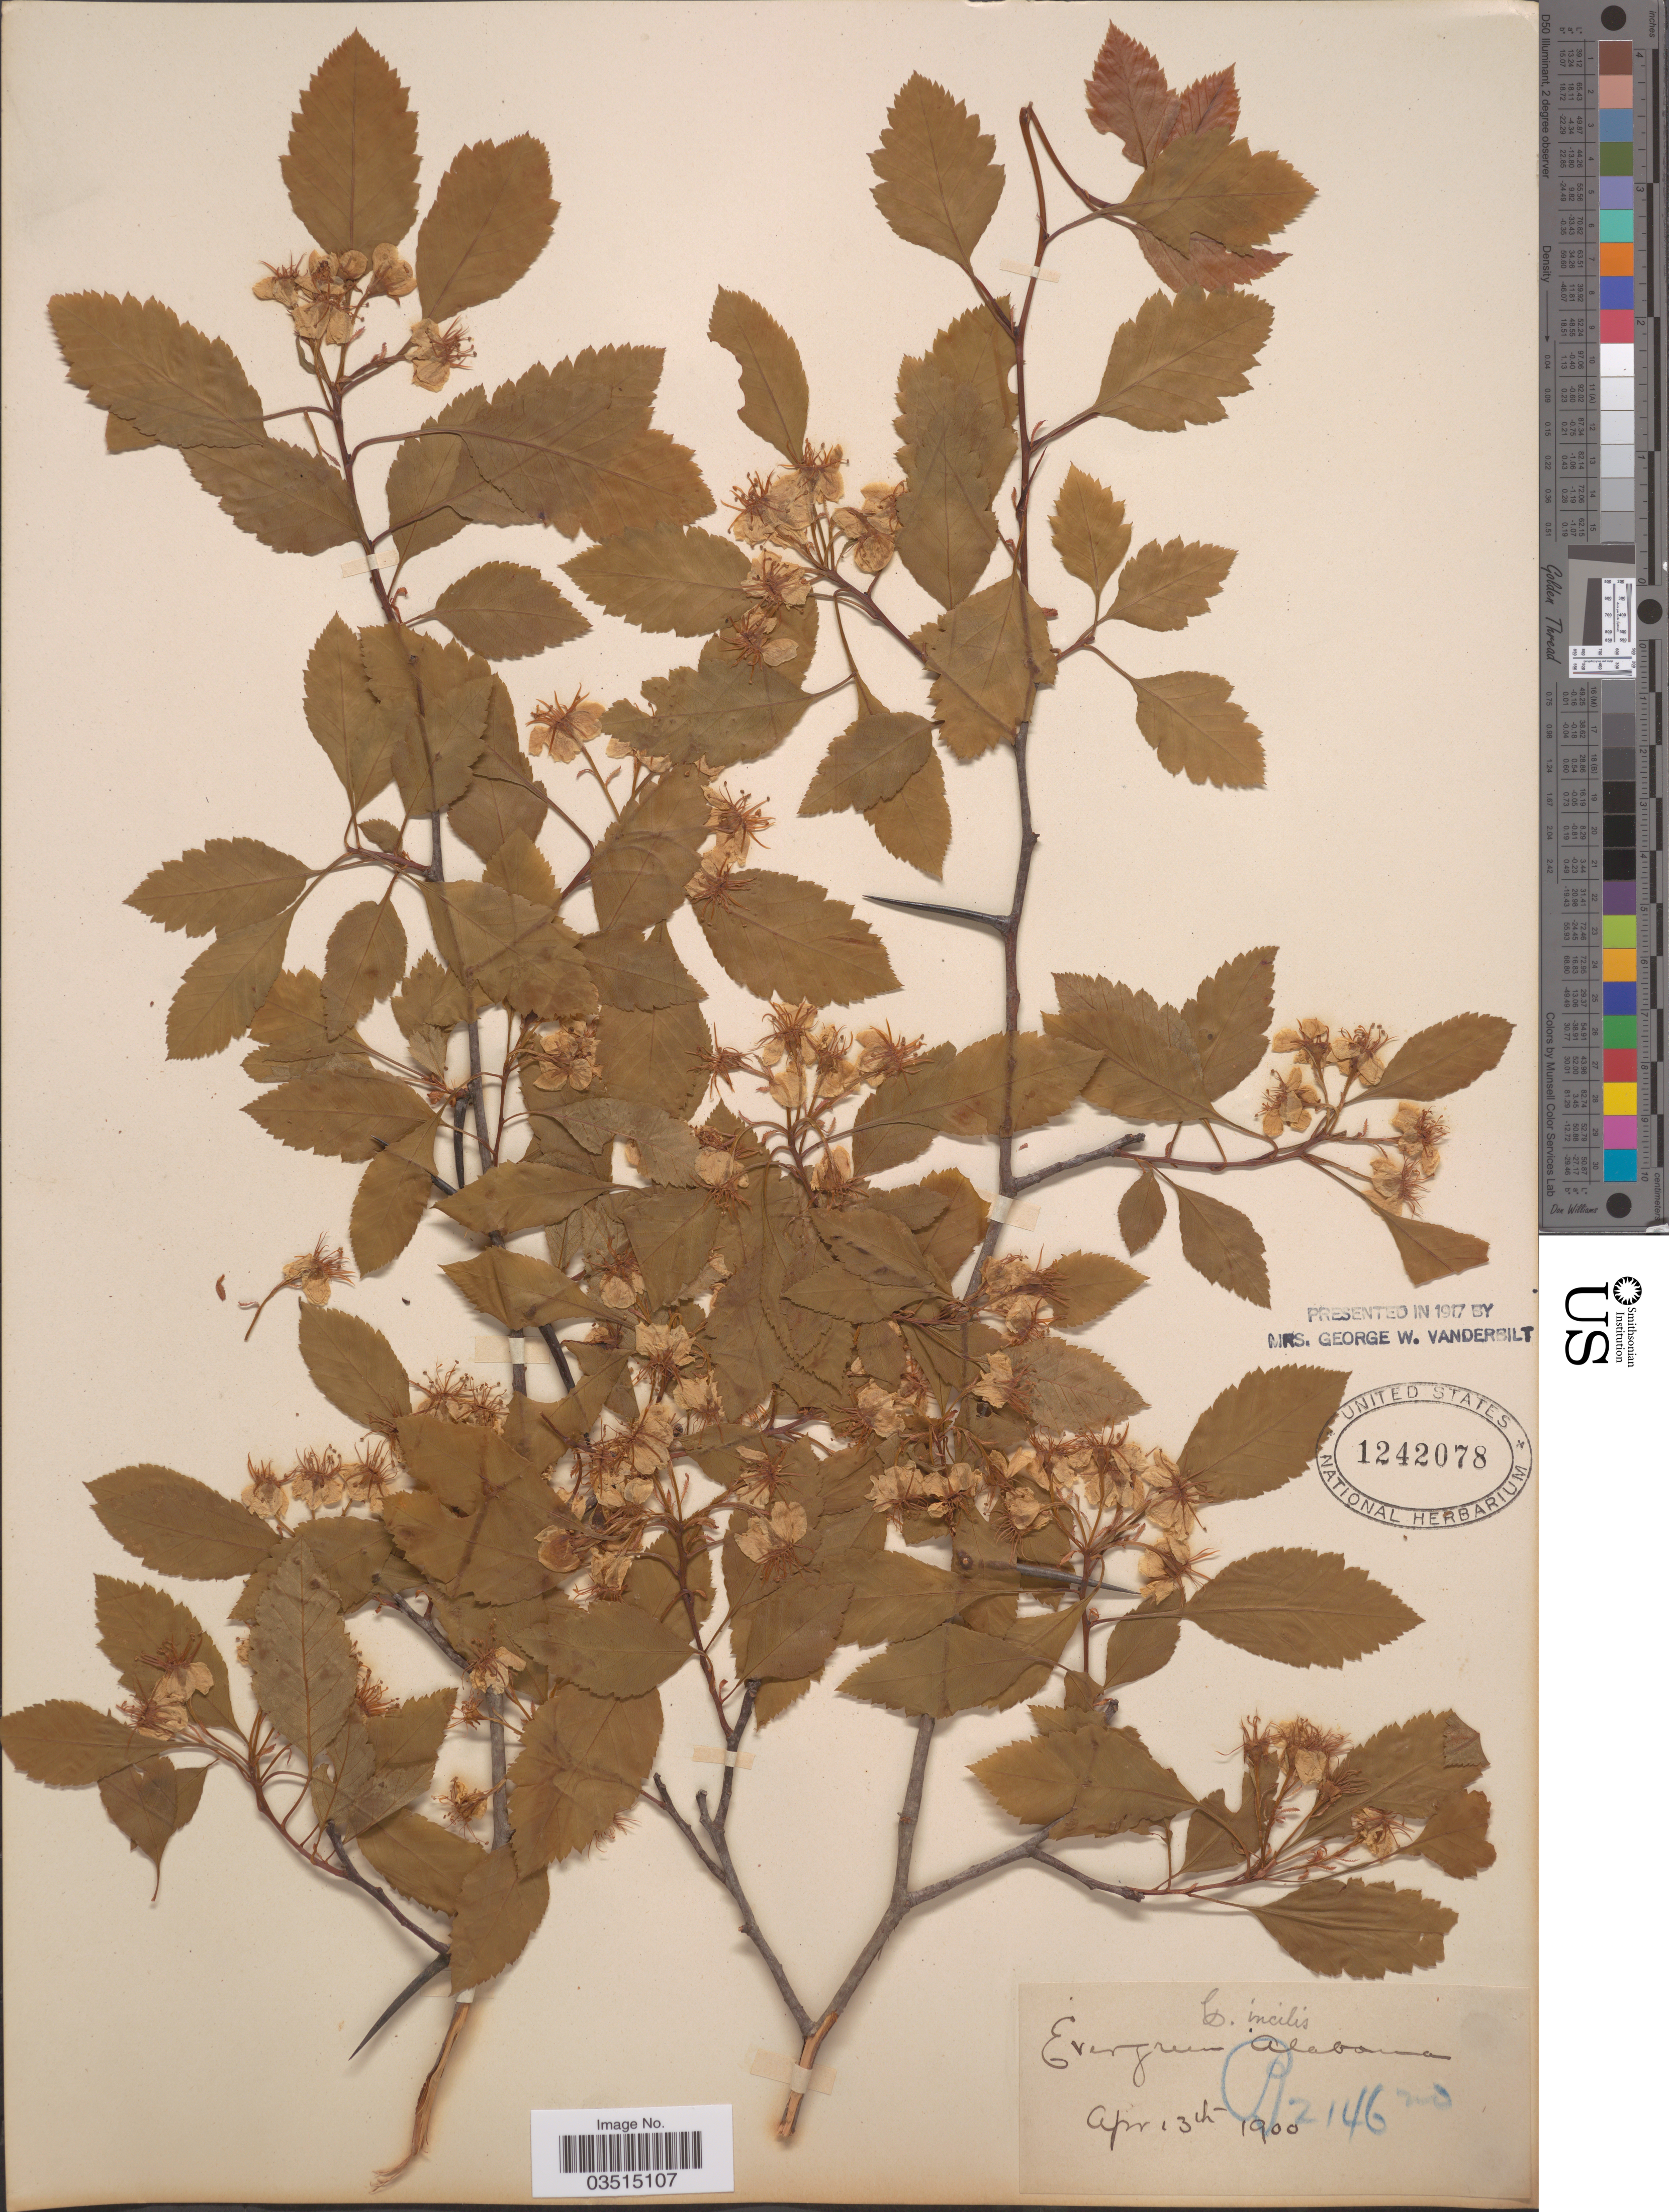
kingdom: Plantae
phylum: Tracheophyta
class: Magnoliopsida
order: Rosales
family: Rosaceae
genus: Crataegus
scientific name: Crataegus incilis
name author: Beadle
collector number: B2146*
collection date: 1900-04-13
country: United States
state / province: Alabama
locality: Evergreen.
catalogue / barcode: US 1242078